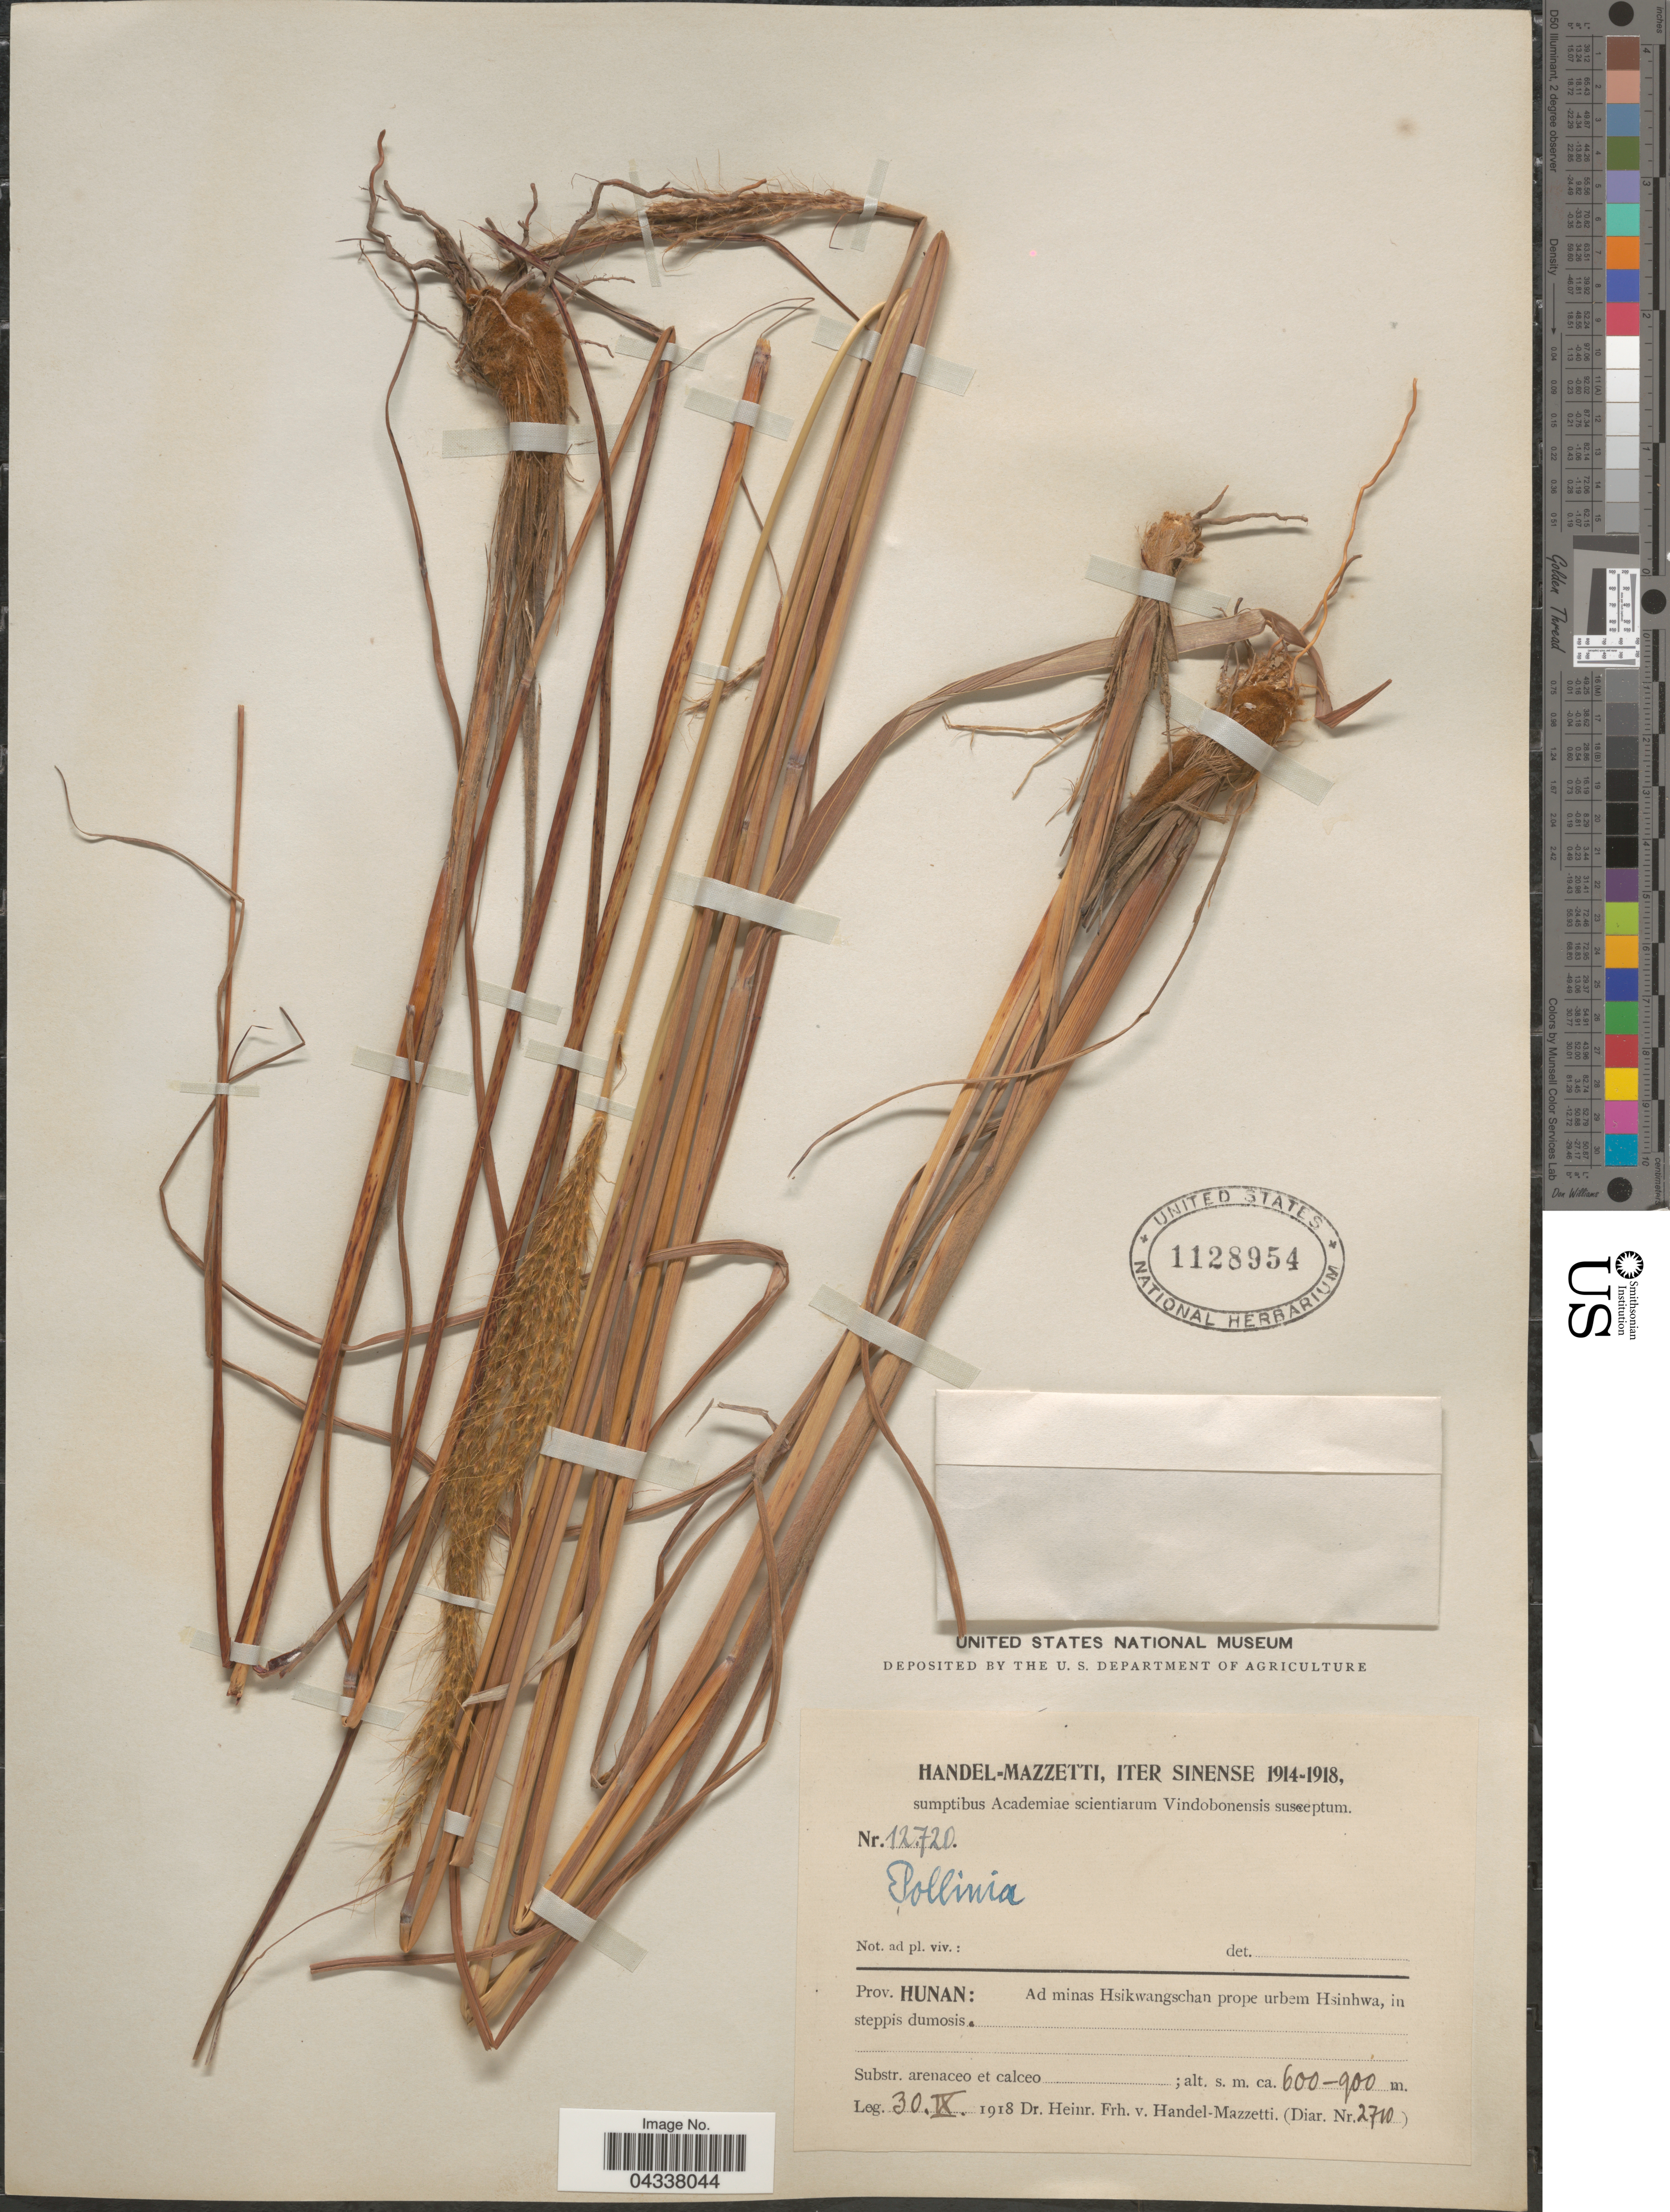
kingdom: Plantae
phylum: Tracheophyta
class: Liliopsida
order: Poales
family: Poaceae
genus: Pseudopogonatherum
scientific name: Pseudopogonatherum speciosum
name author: (Debeaux) Ohwi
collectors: H. Handel-Mazzetti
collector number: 2710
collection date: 1918-09-30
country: China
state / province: Hunan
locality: Iter Sinense 1914-1918. Ad minas Hsikwangschan prope urbem Hsinhwa, in steppis dumosis.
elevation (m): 600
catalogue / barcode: US 1128954